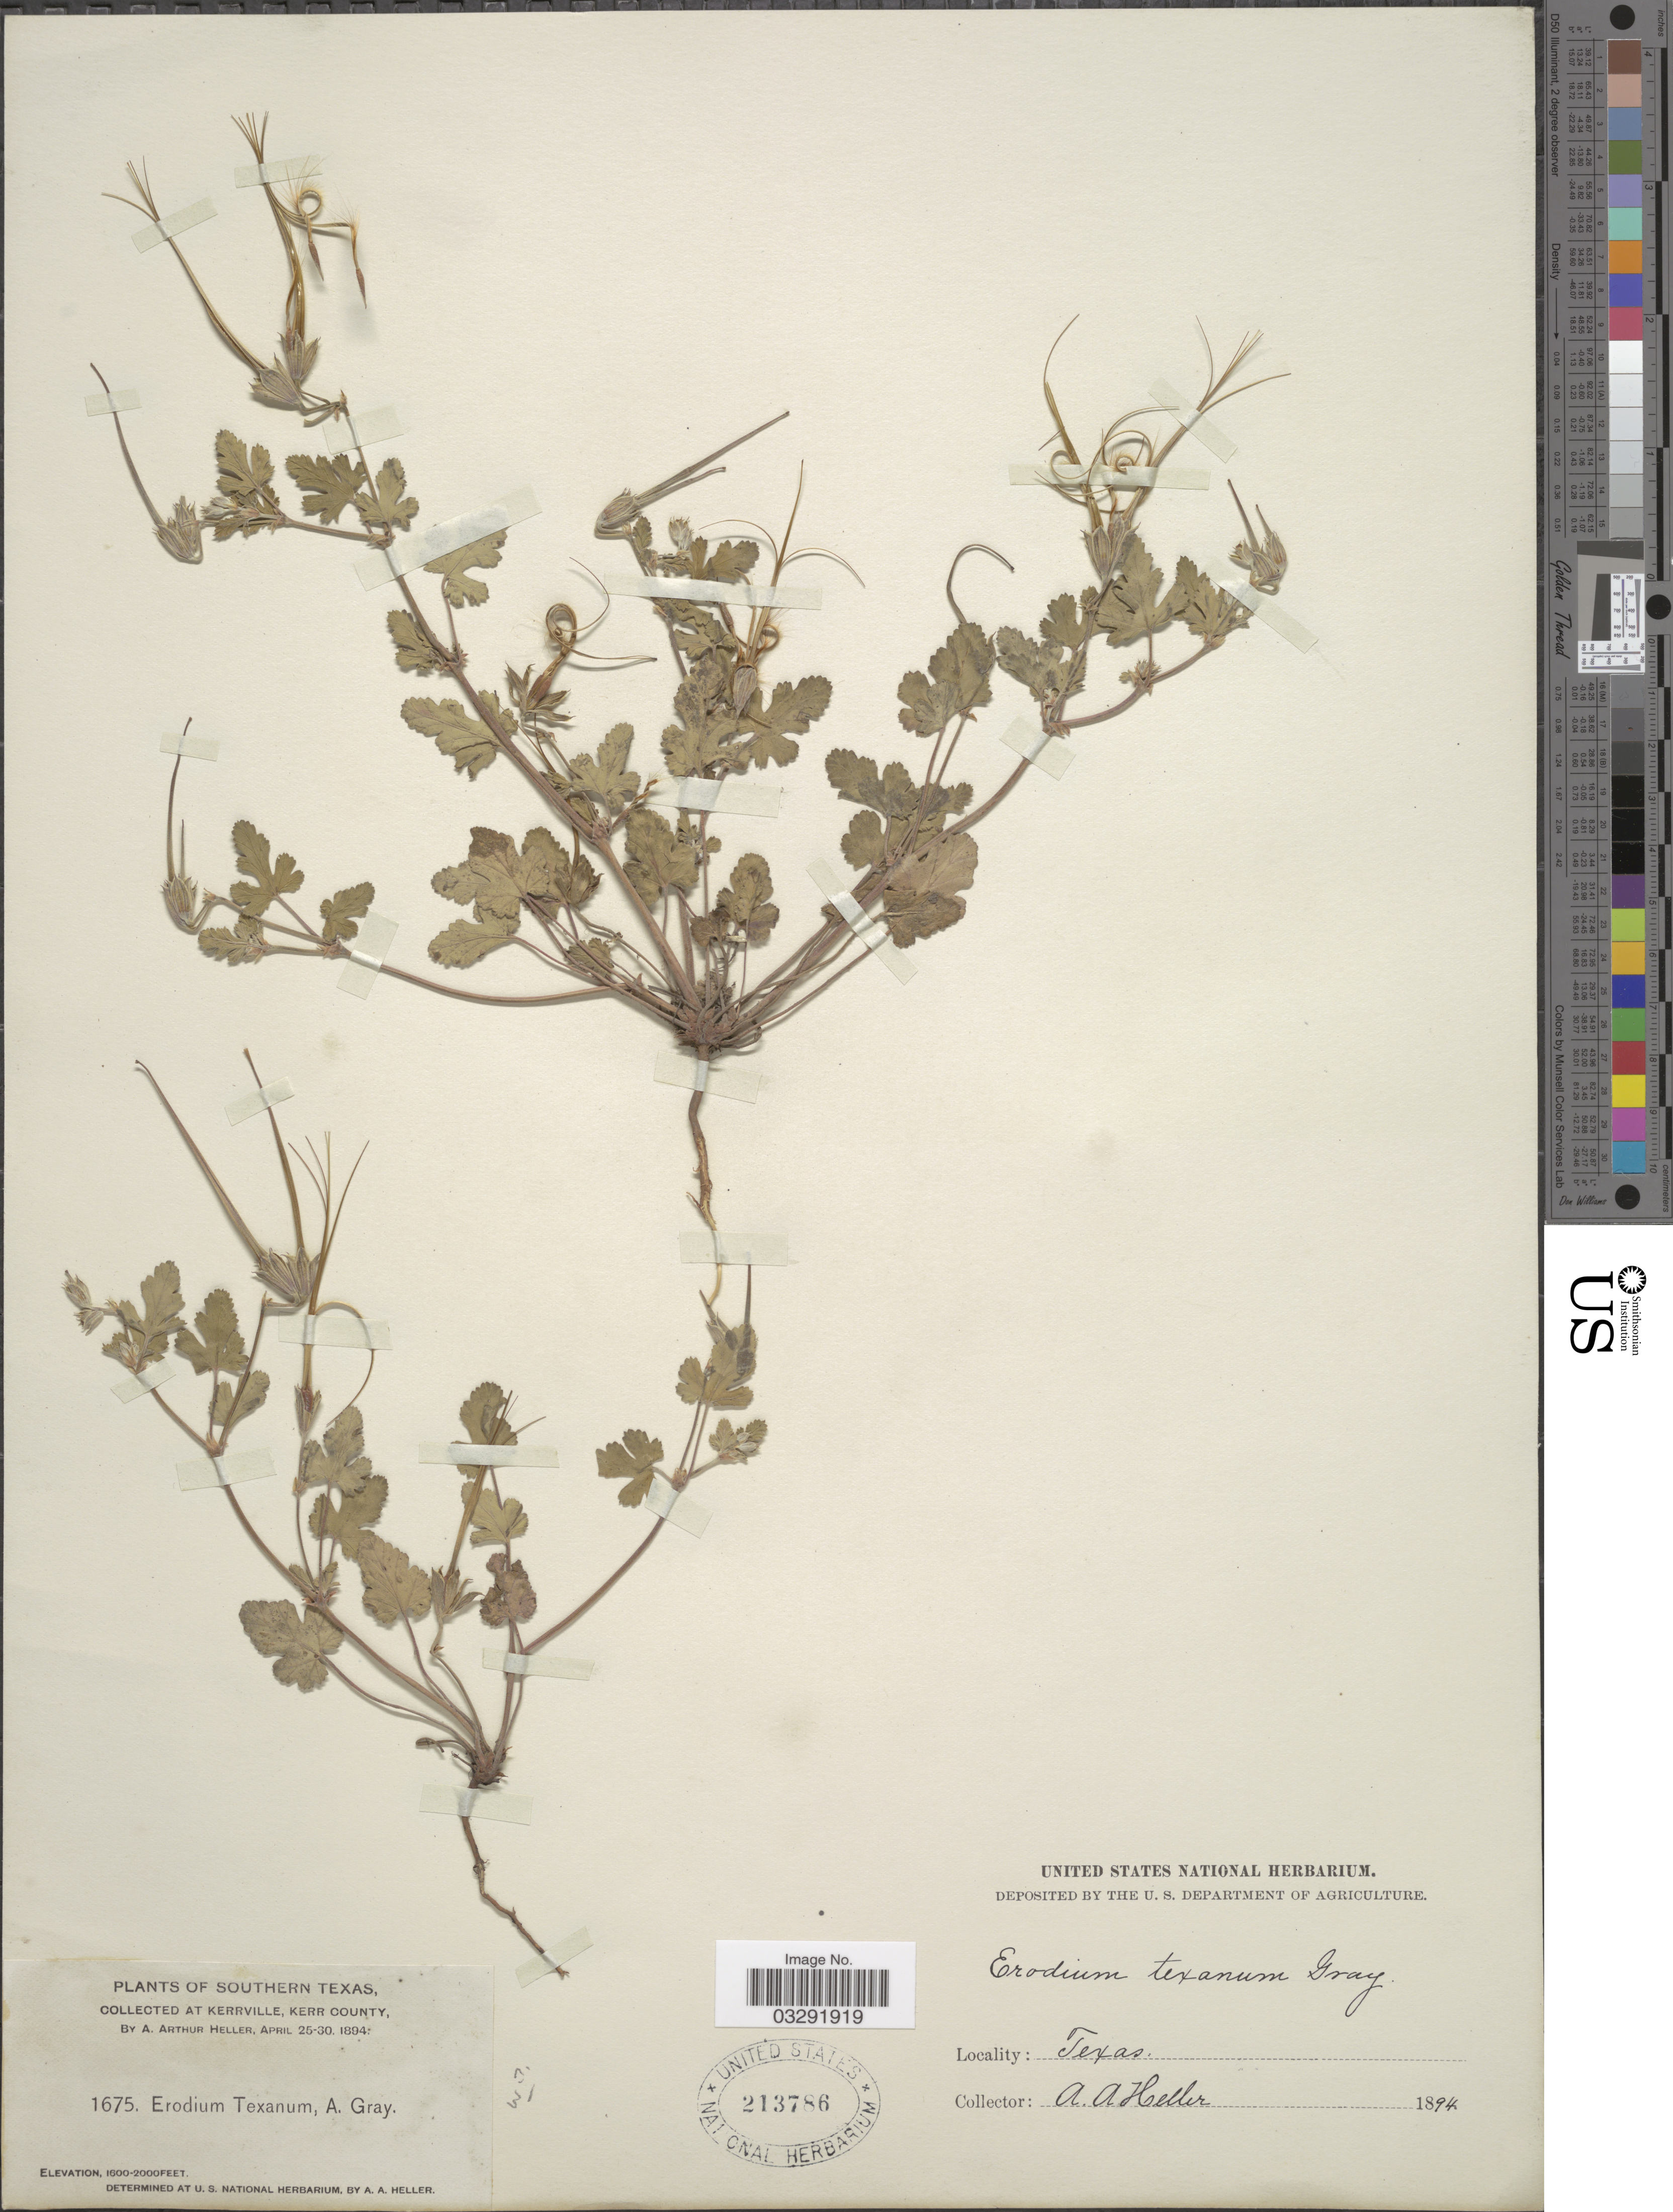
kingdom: Plantae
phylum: Tracheophyta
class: Magnoliopsida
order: Geraniales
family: Geraniaceae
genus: Erodium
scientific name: Erodium texanum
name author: A. Gray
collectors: A. A. Heller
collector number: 1675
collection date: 1894-04-25/1894-04-30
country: United States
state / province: Texas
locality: Southern Texas. Kerrville, Kerr County.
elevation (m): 488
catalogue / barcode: US 213786